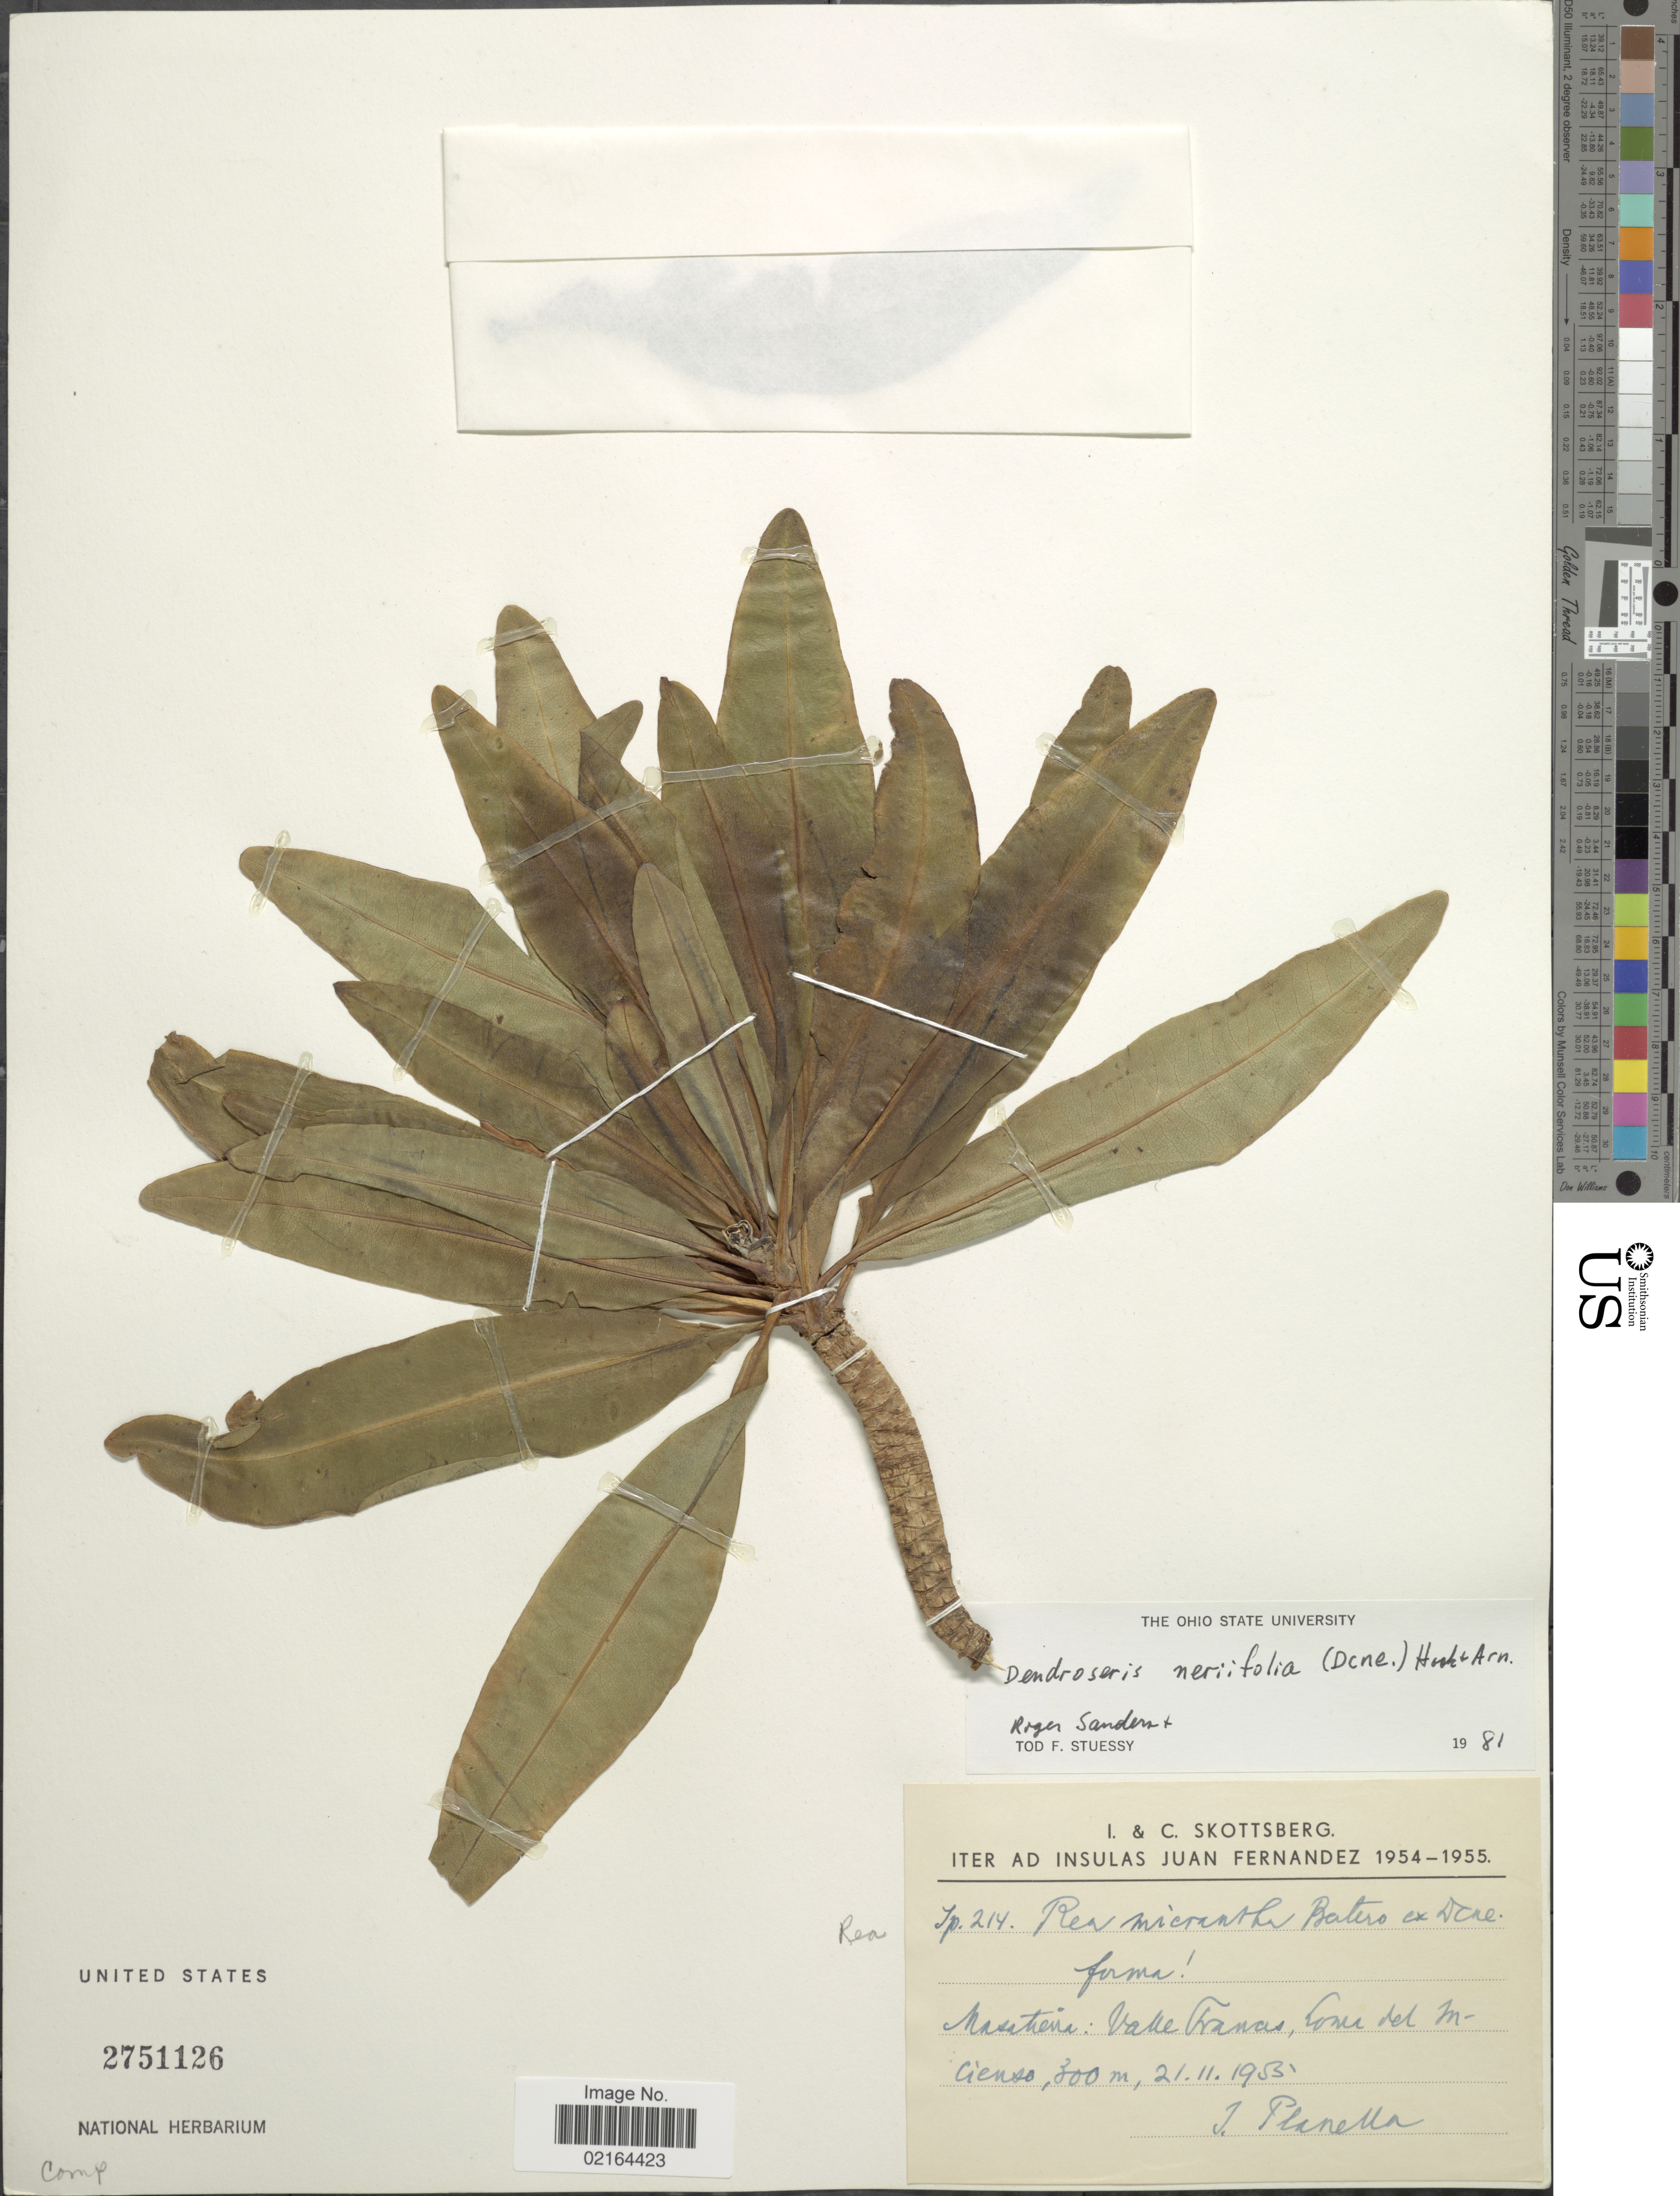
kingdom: Plantae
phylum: Tracheophyta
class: Magnoliopsida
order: Asterales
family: Asteraceae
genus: Sonchus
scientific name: Sonchus neriifolius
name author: (Decne.) S.C. Kim & Mejías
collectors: I. Planella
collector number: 214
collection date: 1955-02-21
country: Chile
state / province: Valparaíso (V)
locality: Iter ad Insulas Juan Fernandez, Masatierra: Valle Frances, Loma del Incienso.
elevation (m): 300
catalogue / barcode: US 2751126